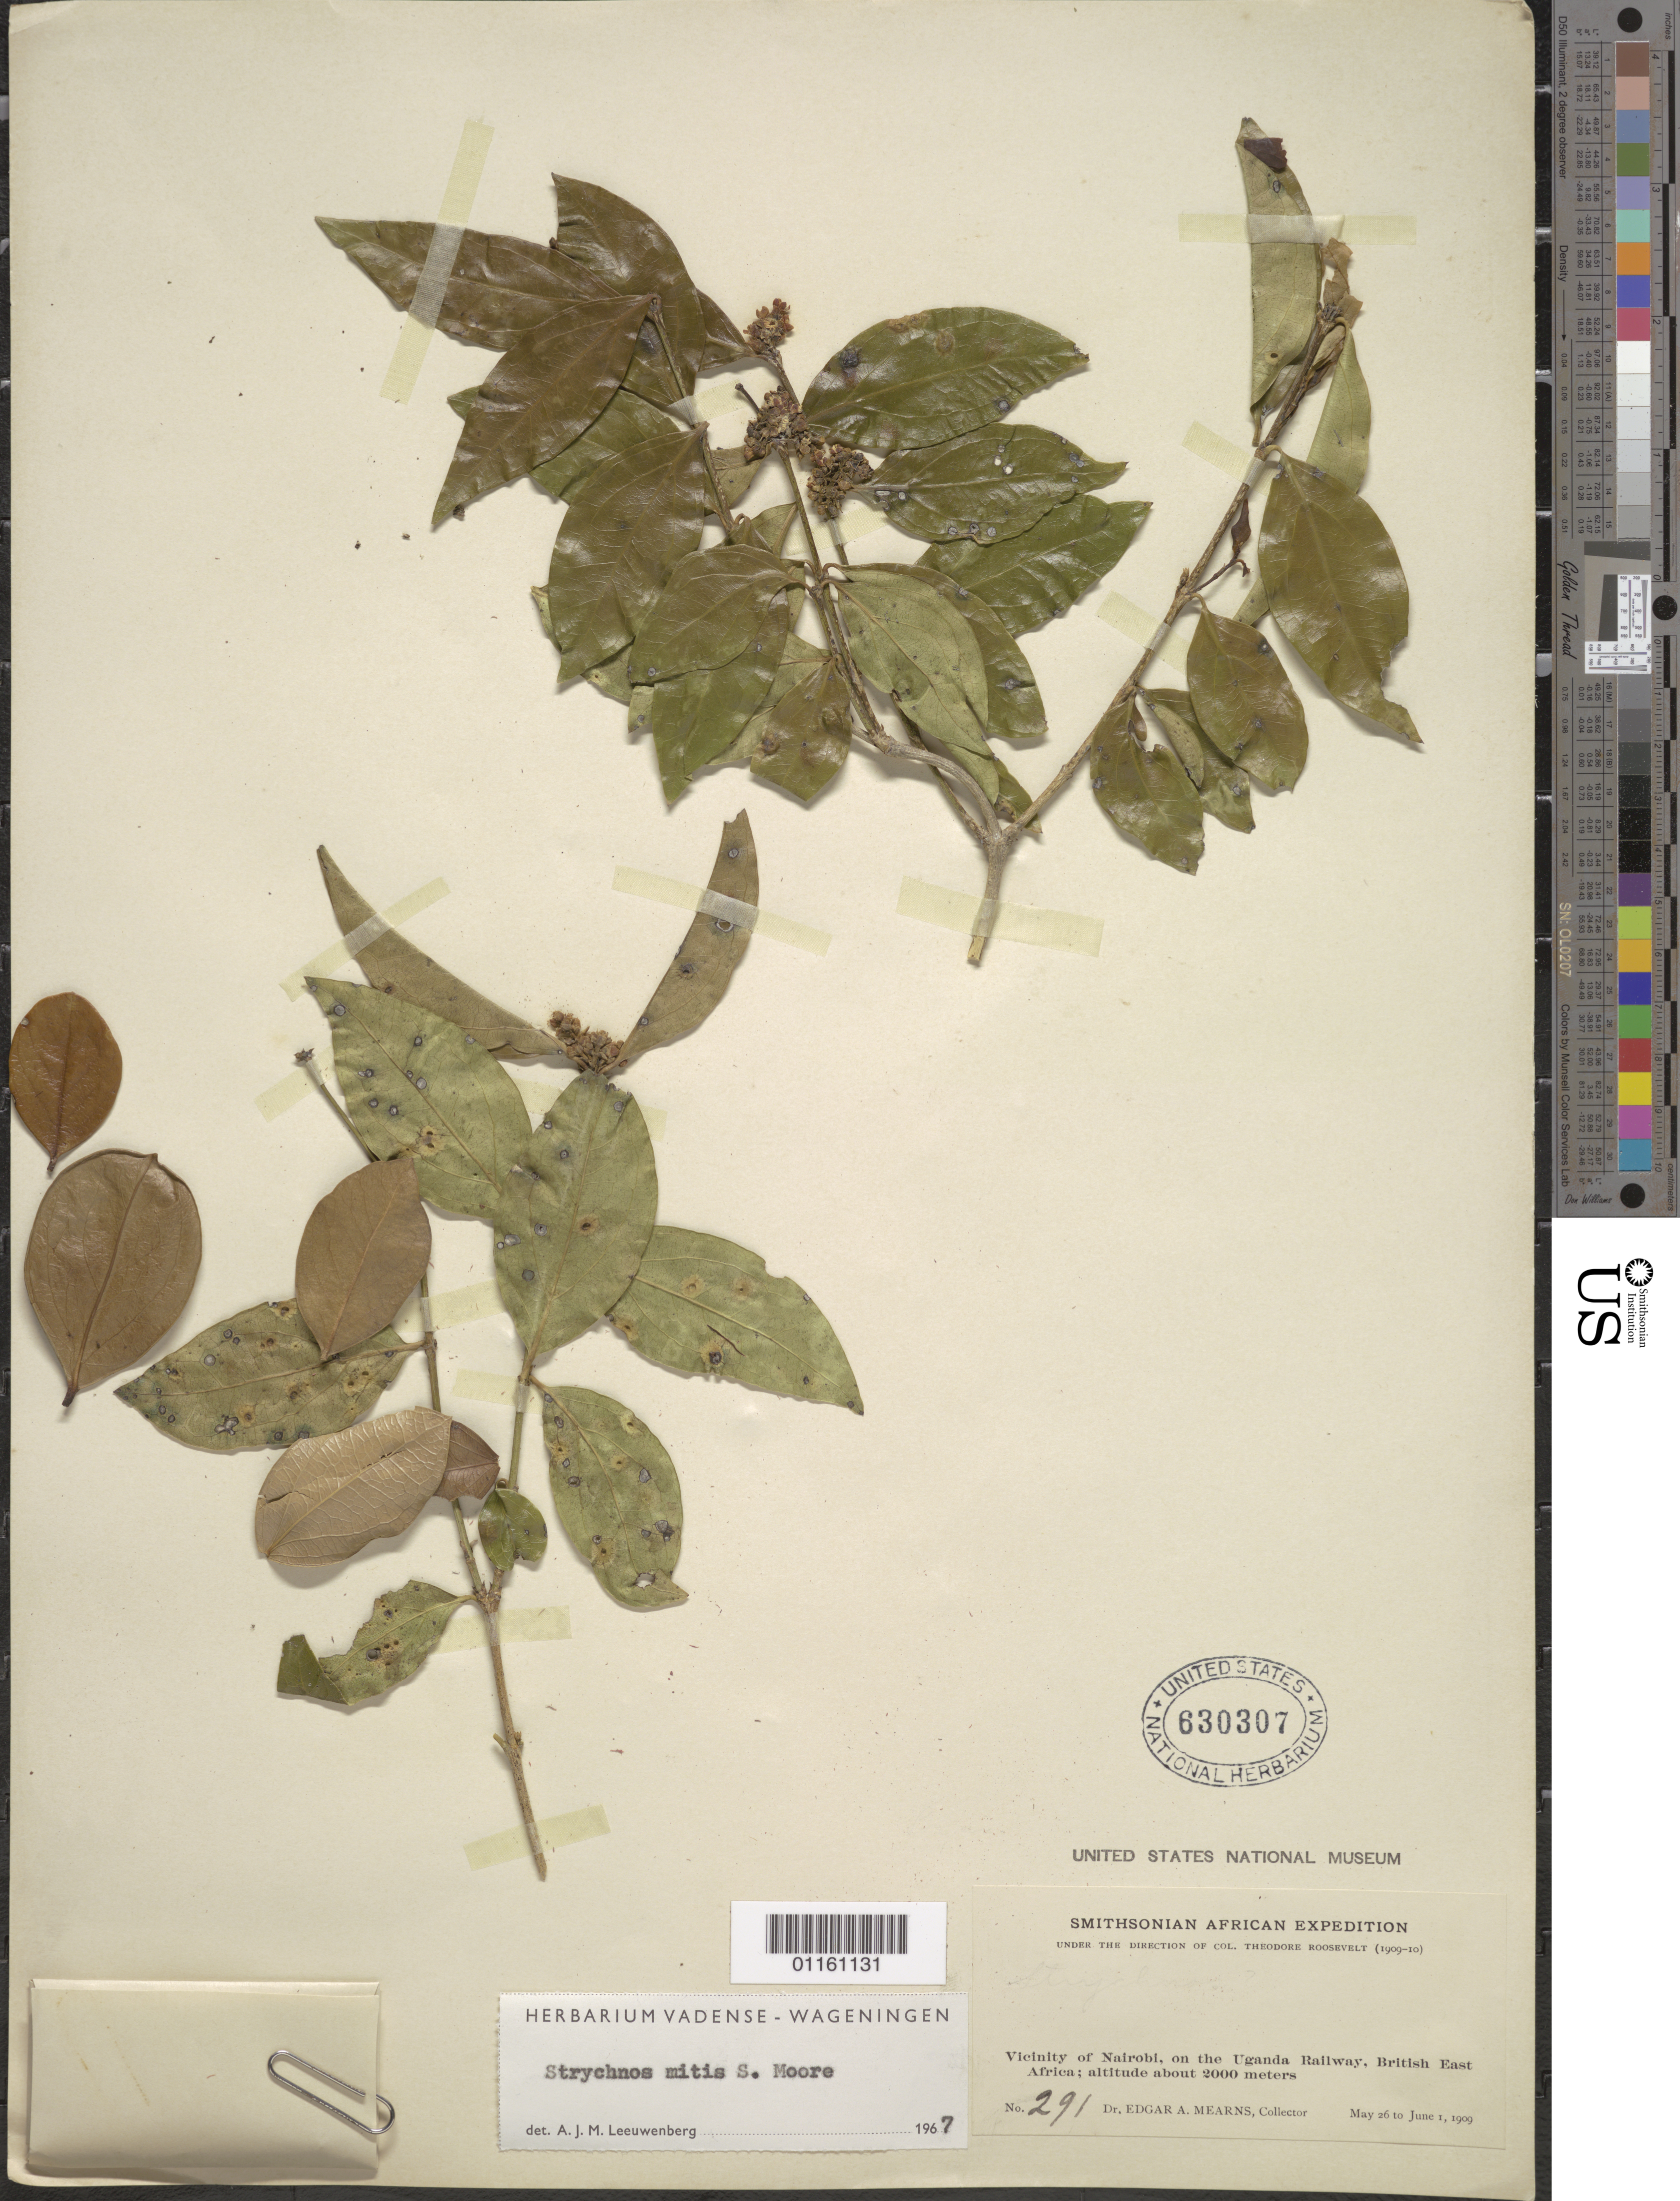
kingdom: Plantae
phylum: Tracheophyta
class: Magnoliopsida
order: Gentianales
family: Loganiaceae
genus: Strychnos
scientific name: Strychnos mitis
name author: S. Moore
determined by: Leeuwenberg, A. J. M.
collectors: E. A. Mearns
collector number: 291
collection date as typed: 26 May 1909 to 01 Jun 1909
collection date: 1909-05-26/1909-06-01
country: Kenya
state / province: Nairobi Area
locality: Vicinity of Nairobi, on the Uganda Railway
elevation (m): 2000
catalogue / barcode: US 630307